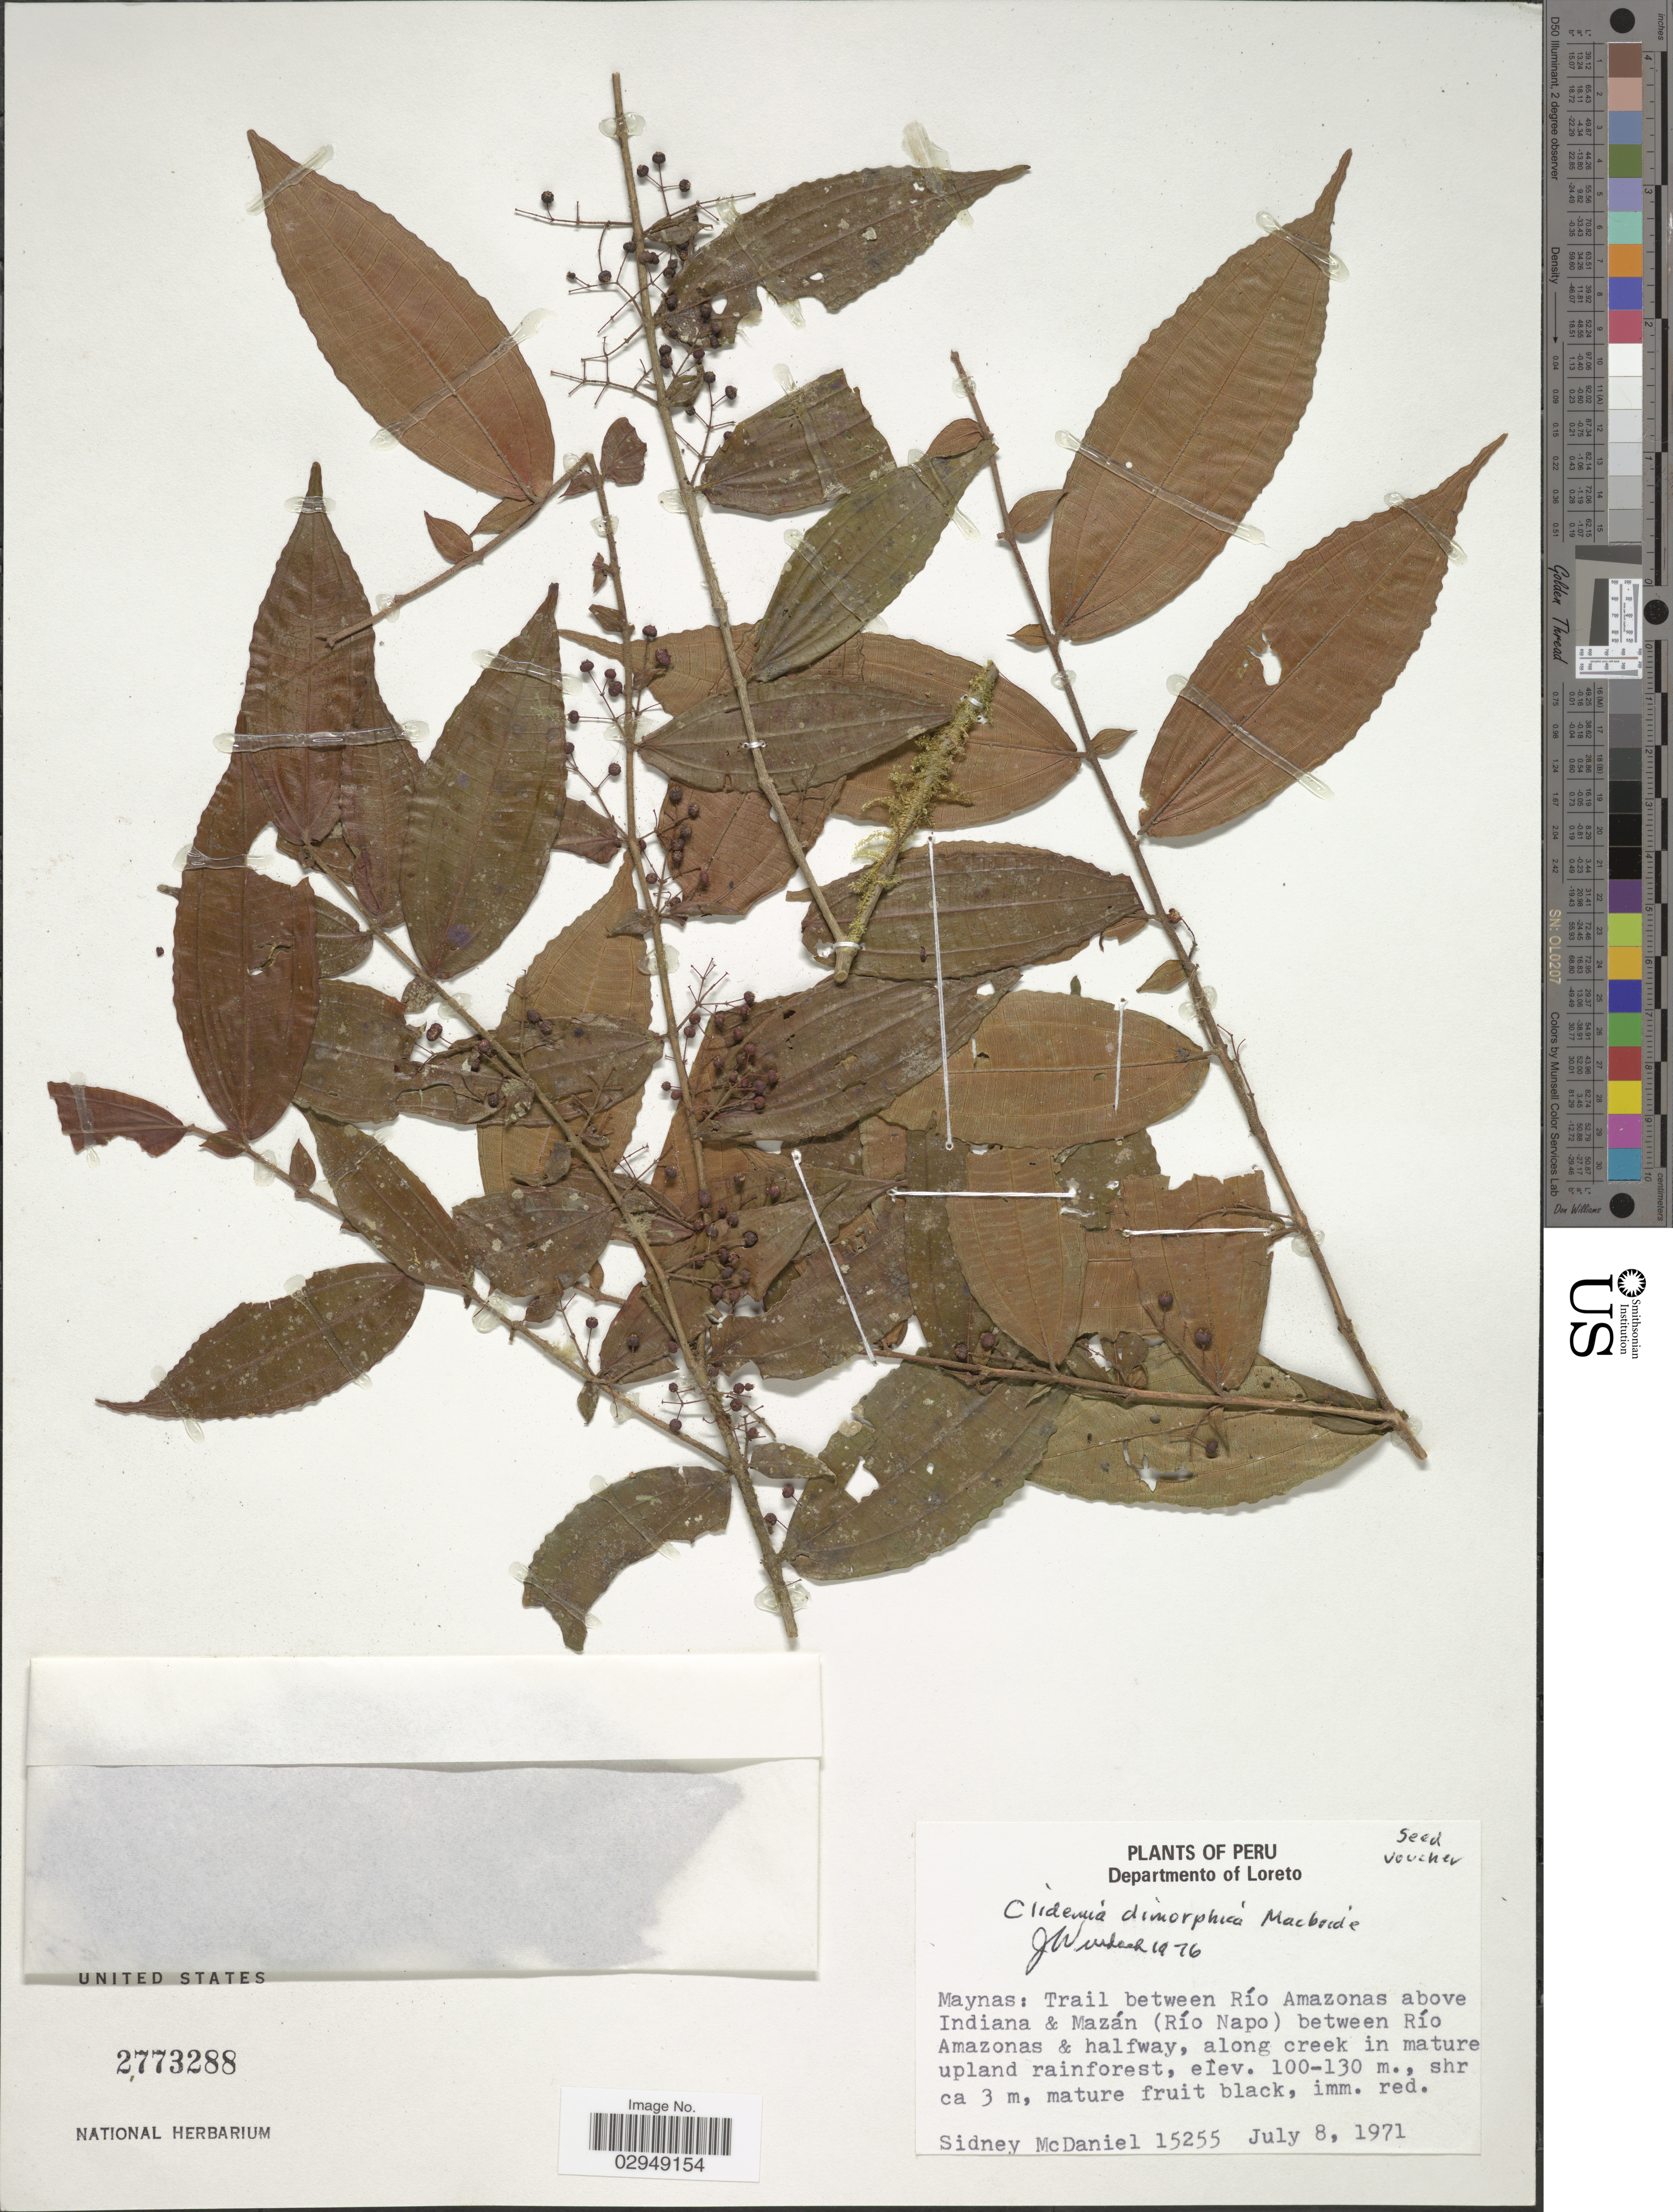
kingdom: Plantae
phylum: Tracheophyta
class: Magnoliopsida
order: Myrtales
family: Melastomataceae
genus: Clidemia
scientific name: Clidemia dimorphica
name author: J.F. Macbr.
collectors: S. McDaniel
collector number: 15255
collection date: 1971-07-08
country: Peru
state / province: Loreto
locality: Departmento of Loreto, Maynas, Trail, between Río Amazonas above Indiana & Mazán (Río Napo) between Río Amazonas & halfway.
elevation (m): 100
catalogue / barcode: US 2773288